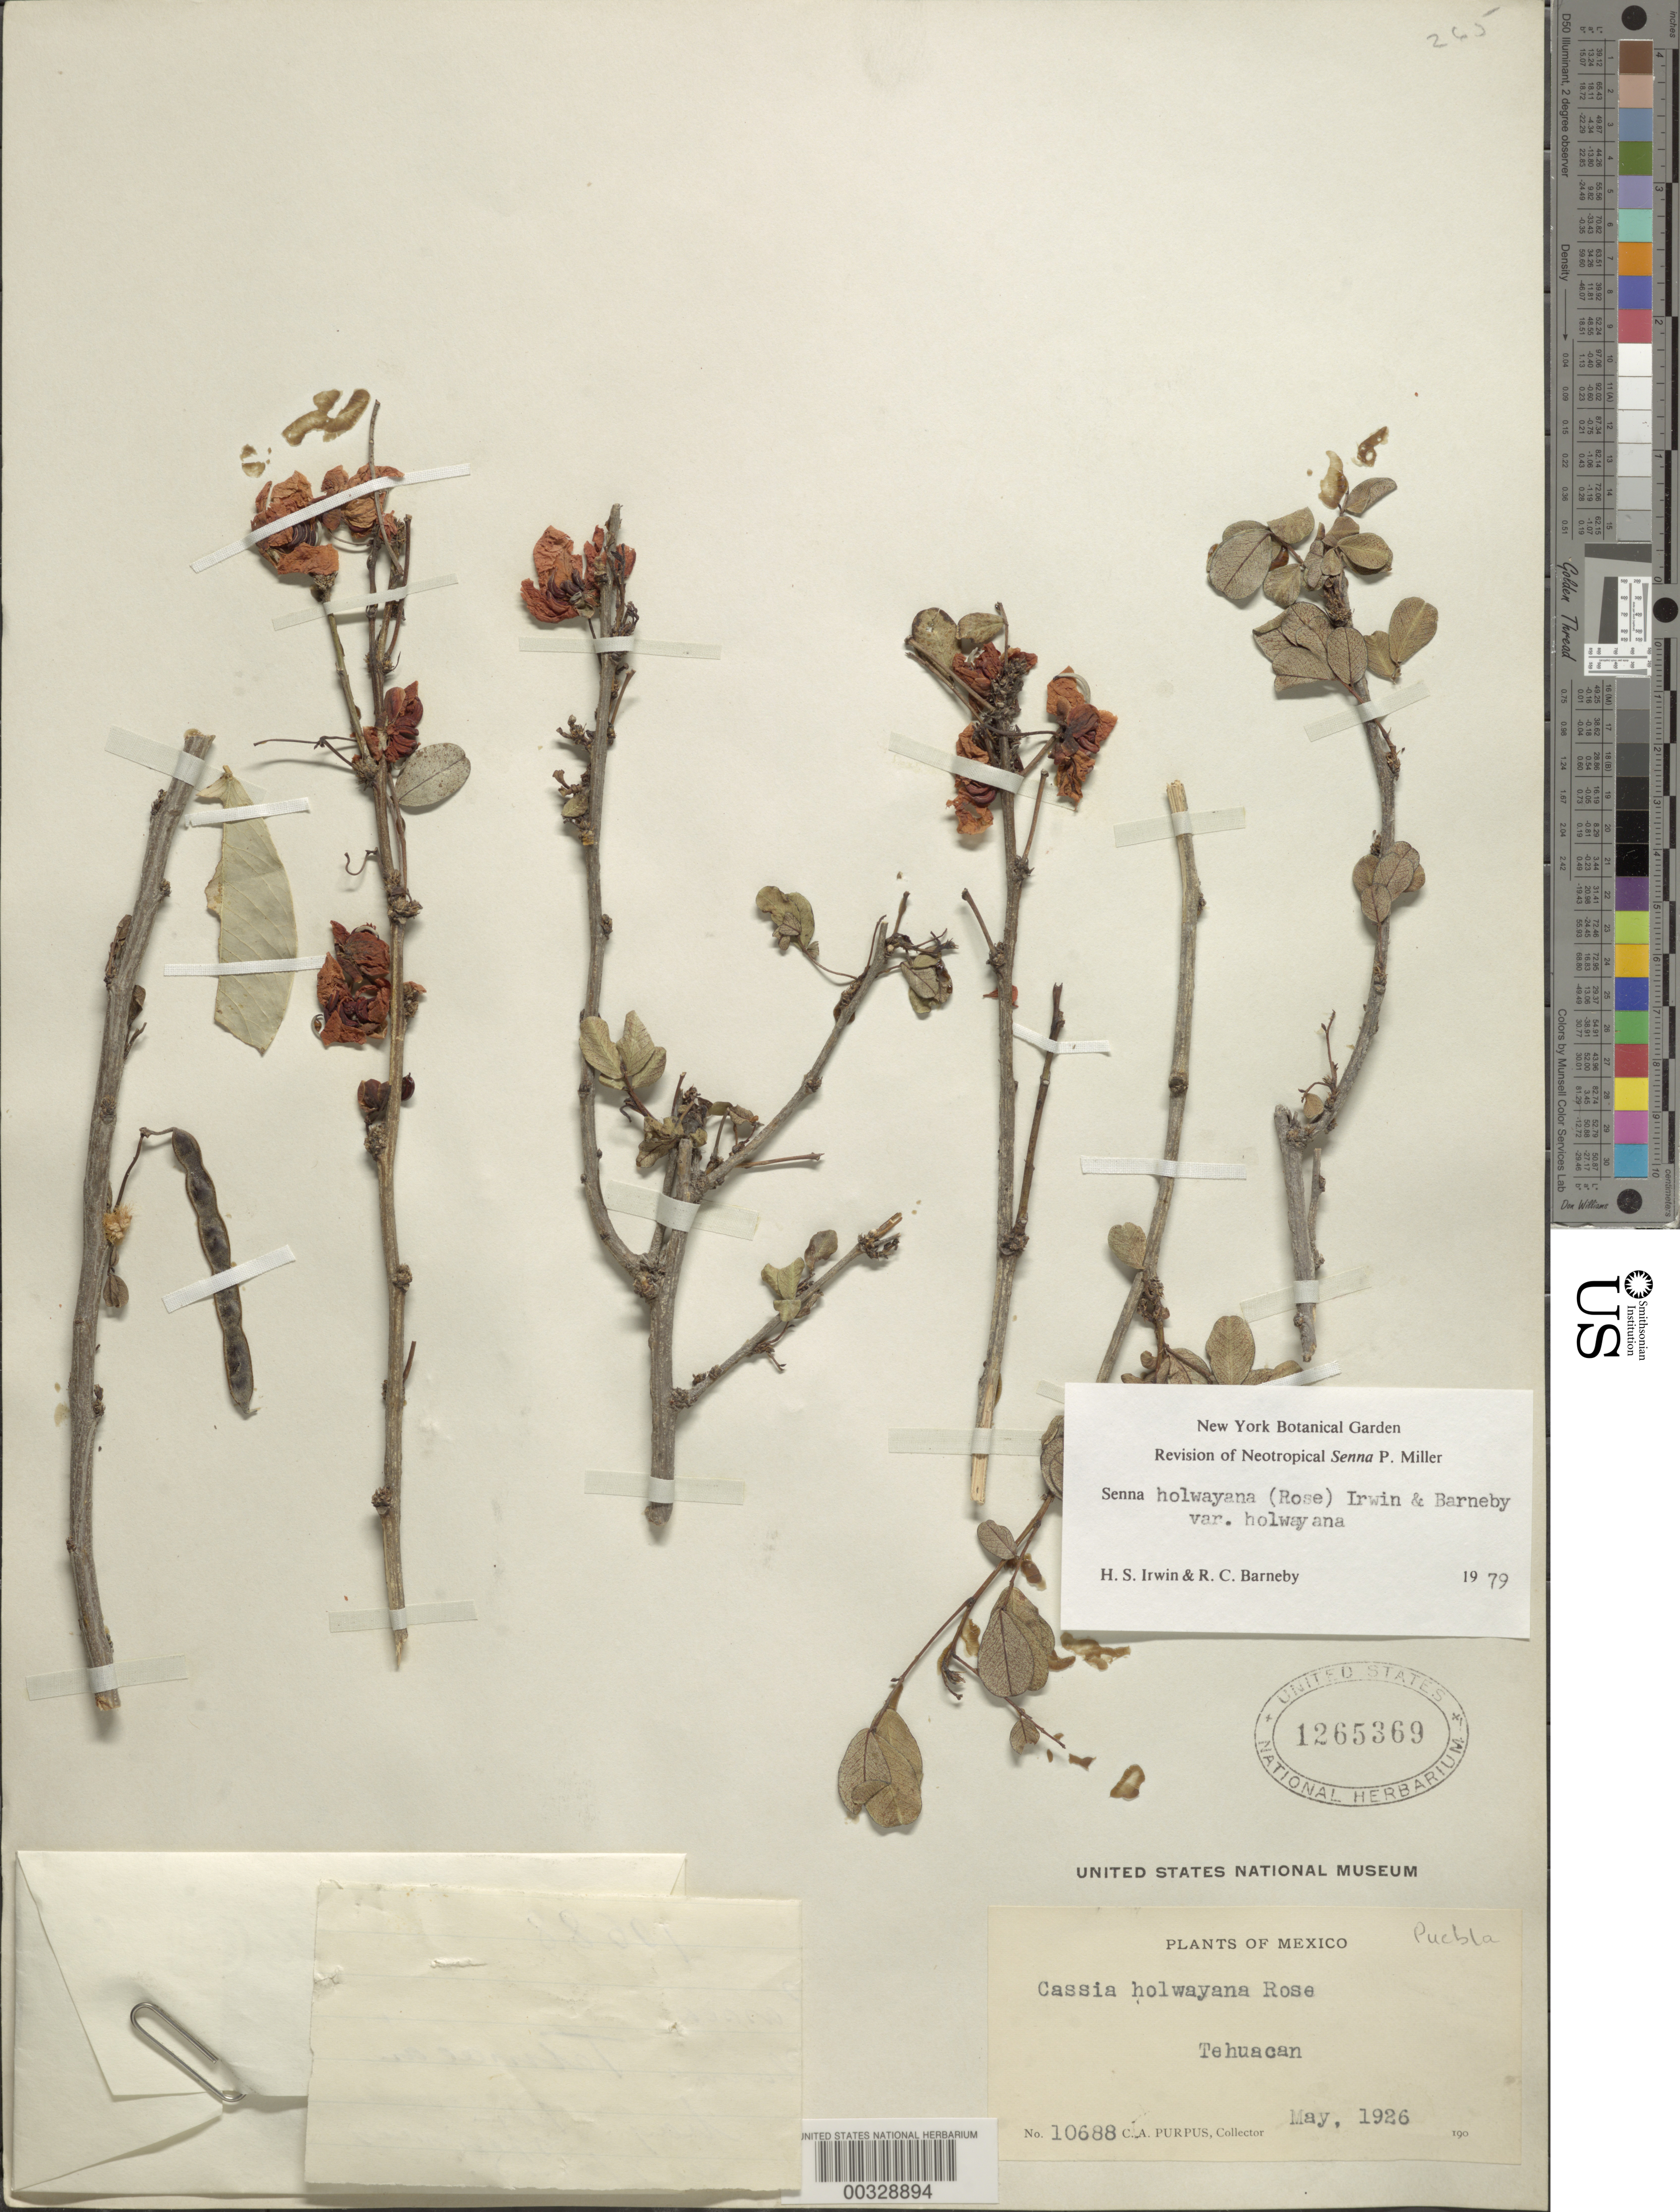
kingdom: Plantae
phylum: Tracheophyta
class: Magnoliopsida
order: Fabales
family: Fabaceae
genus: Senna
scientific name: Senna holwayana var. holwayana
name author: (Rose) H.S. Irwin & Barneby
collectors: C. A. Purpus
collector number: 10688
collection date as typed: May 1926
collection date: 1926-05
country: Mexico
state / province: Puebla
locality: Tehuacan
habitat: Plains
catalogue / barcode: US 1265369